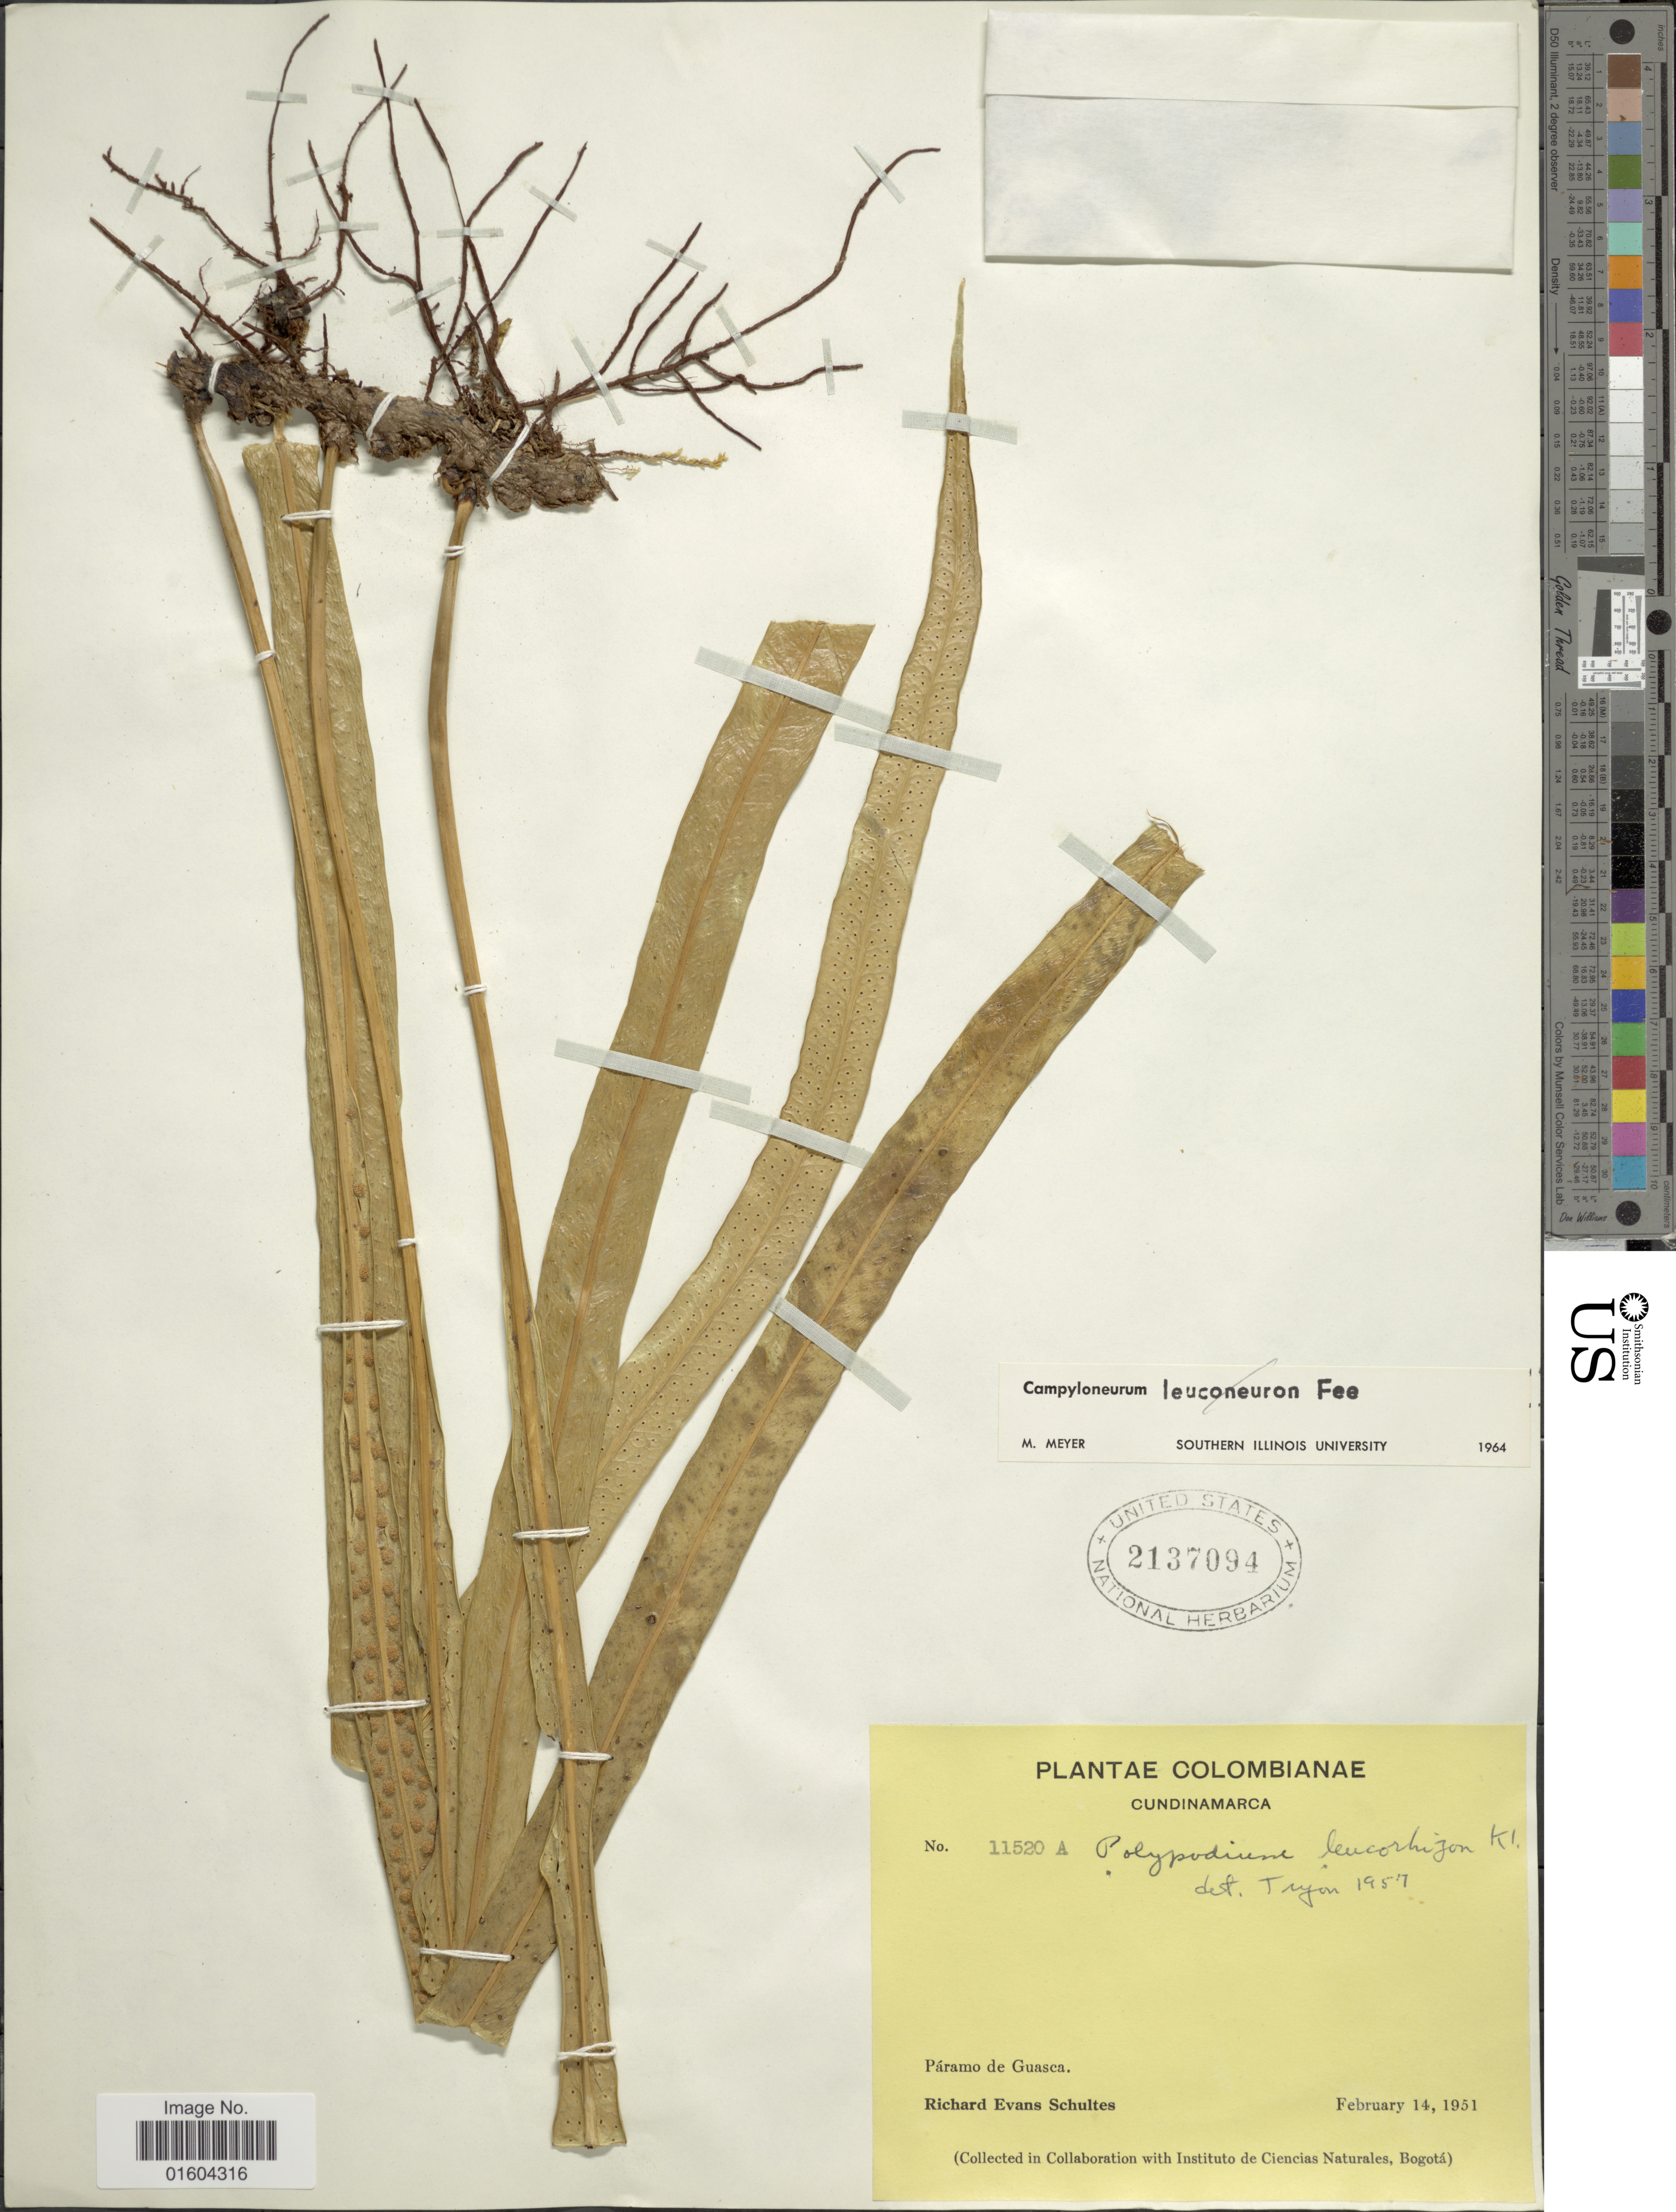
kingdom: Plantae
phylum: Tracheophyta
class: Polypodiopsida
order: Polypodiales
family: Polypodiaceae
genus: Campyloneurum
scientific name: Campyloneurum densifolium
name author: (Hieron.) Lellinger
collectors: R. E. Schultes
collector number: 11520A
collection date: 1951-02-14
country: Colombia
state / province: Cundinamarca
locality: Colombianae, Cundinamarca. Paramo de Guasca.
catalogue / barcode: US 2137094